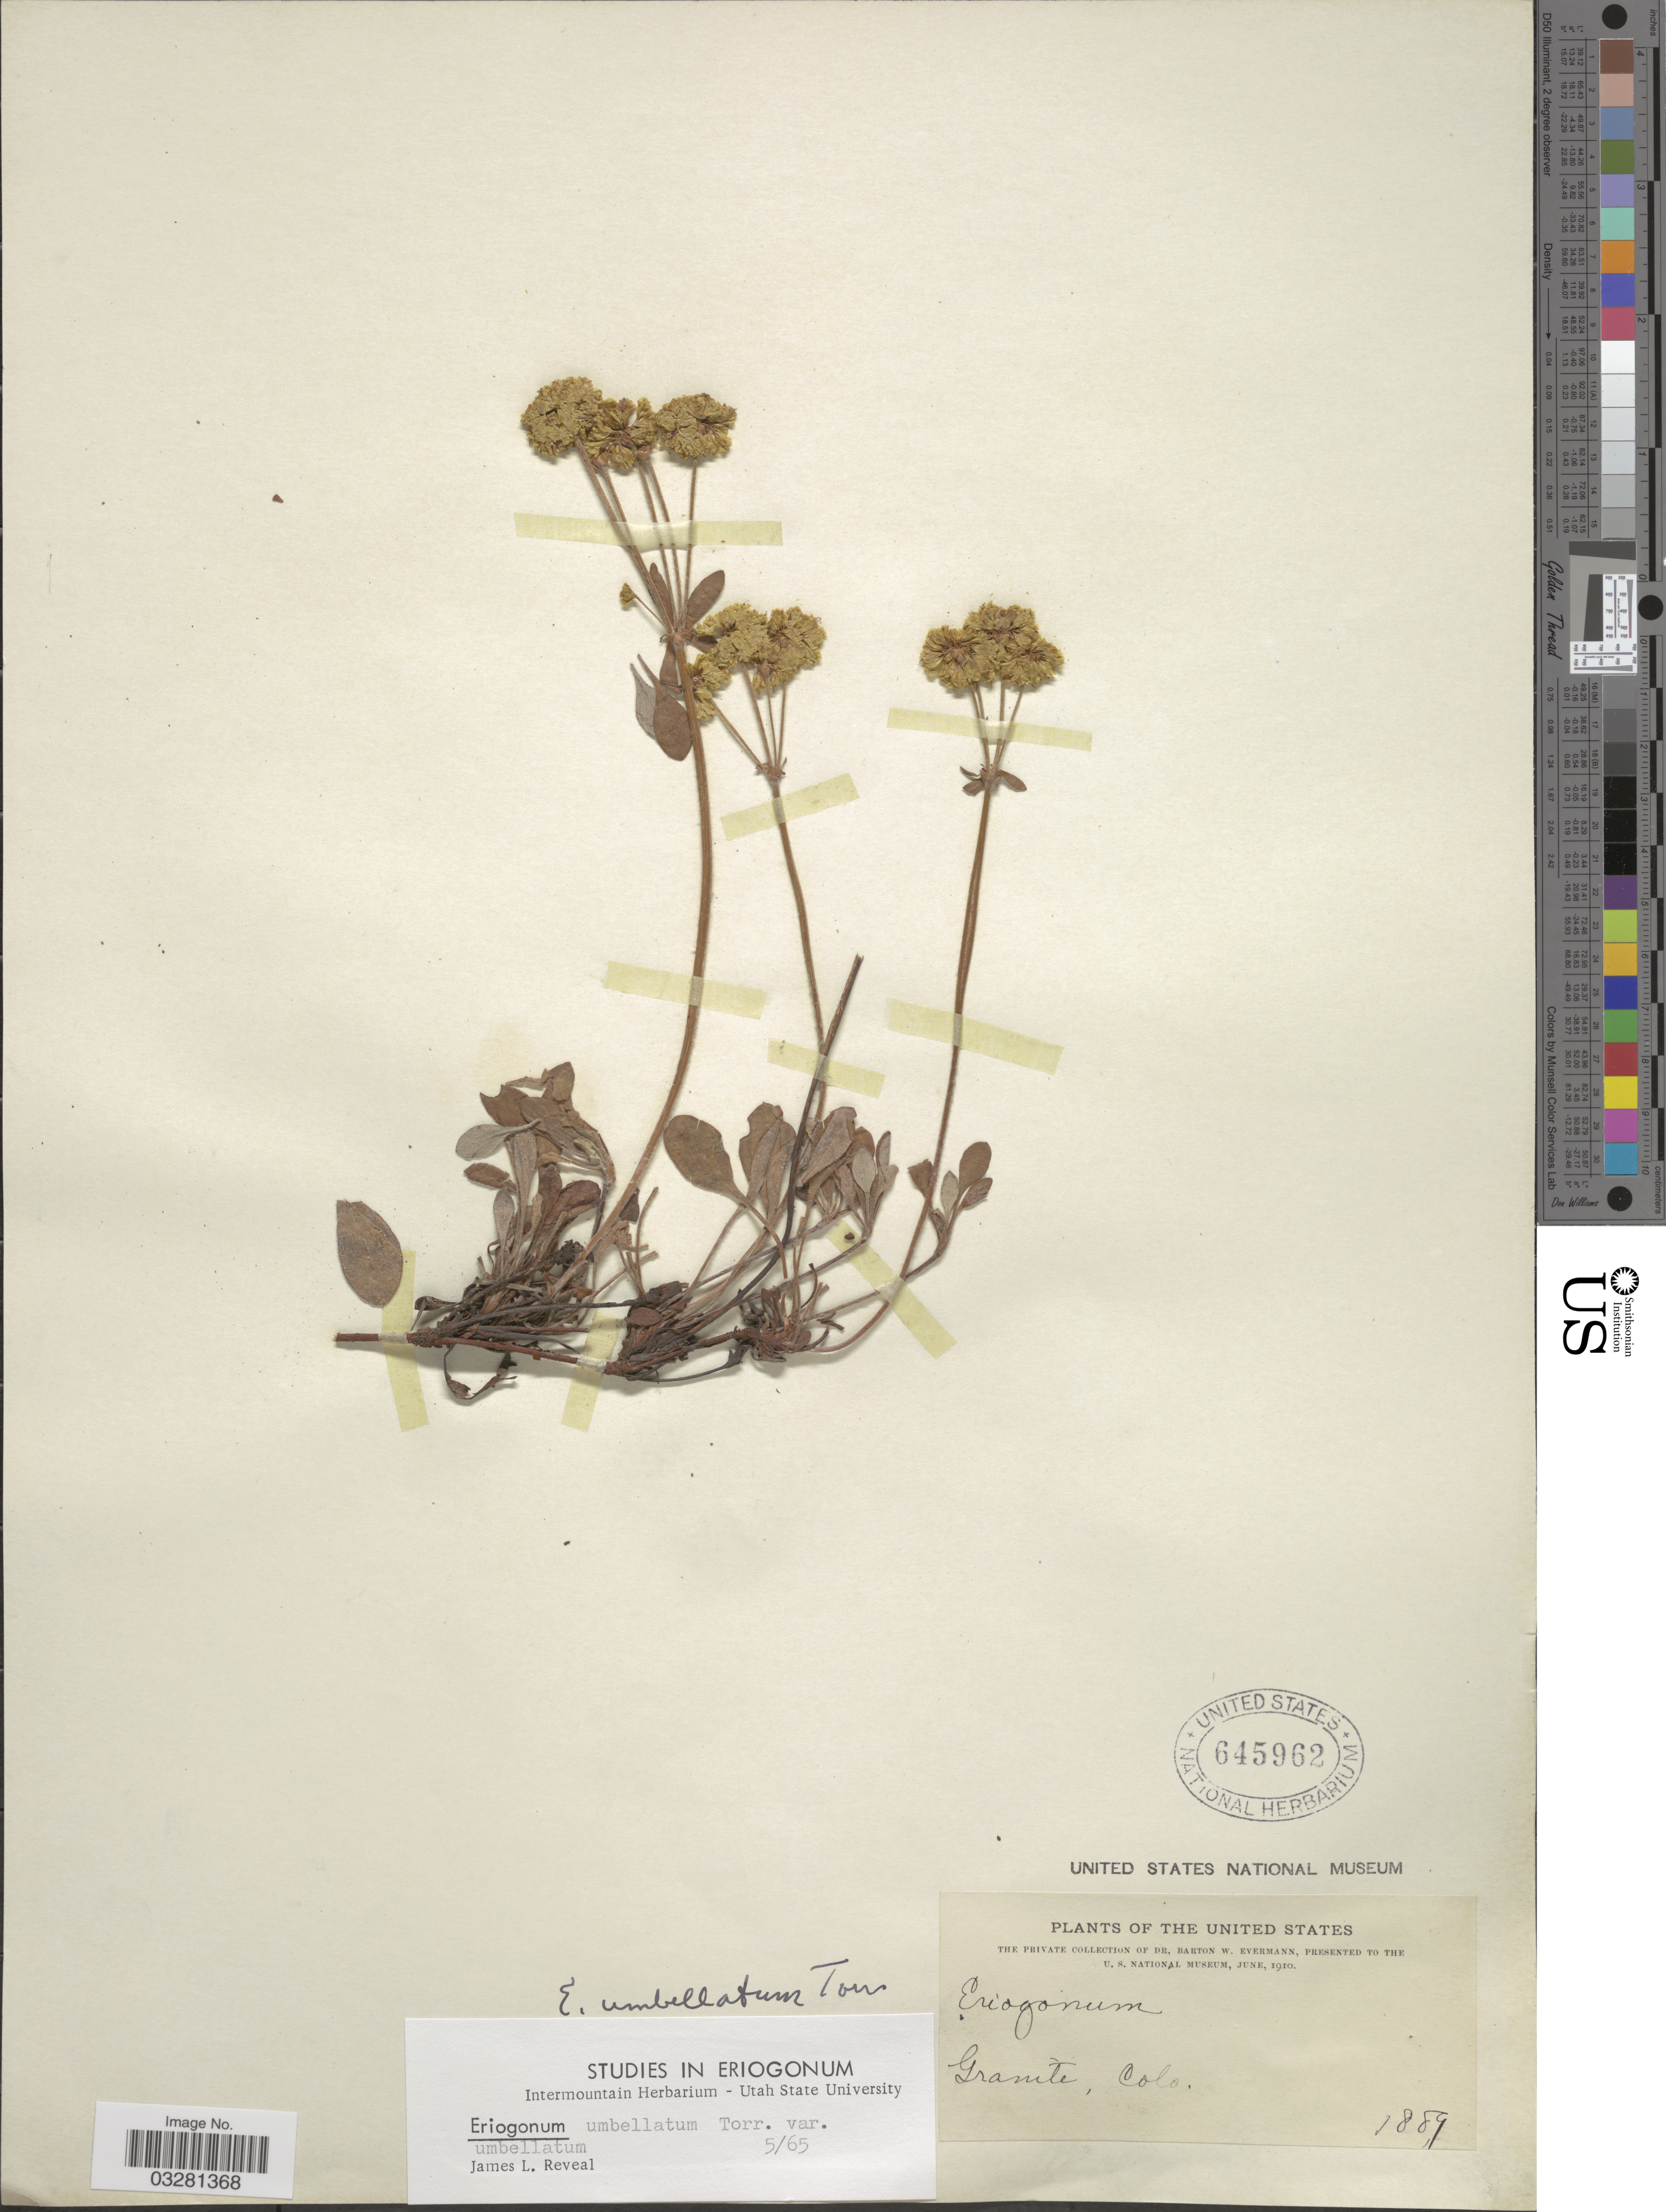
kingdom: Plantae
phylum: Tracheophyta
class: Magnoliopsida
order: Caryophyllales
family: Polygonaceae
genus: Eriogonum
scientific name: Eriogonum umbellatum var. umbellatum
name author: Torr.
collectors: B. W. Evermann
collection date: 1889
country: United States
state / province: Colorado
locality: Granite, Colo.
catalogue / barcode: US 645962